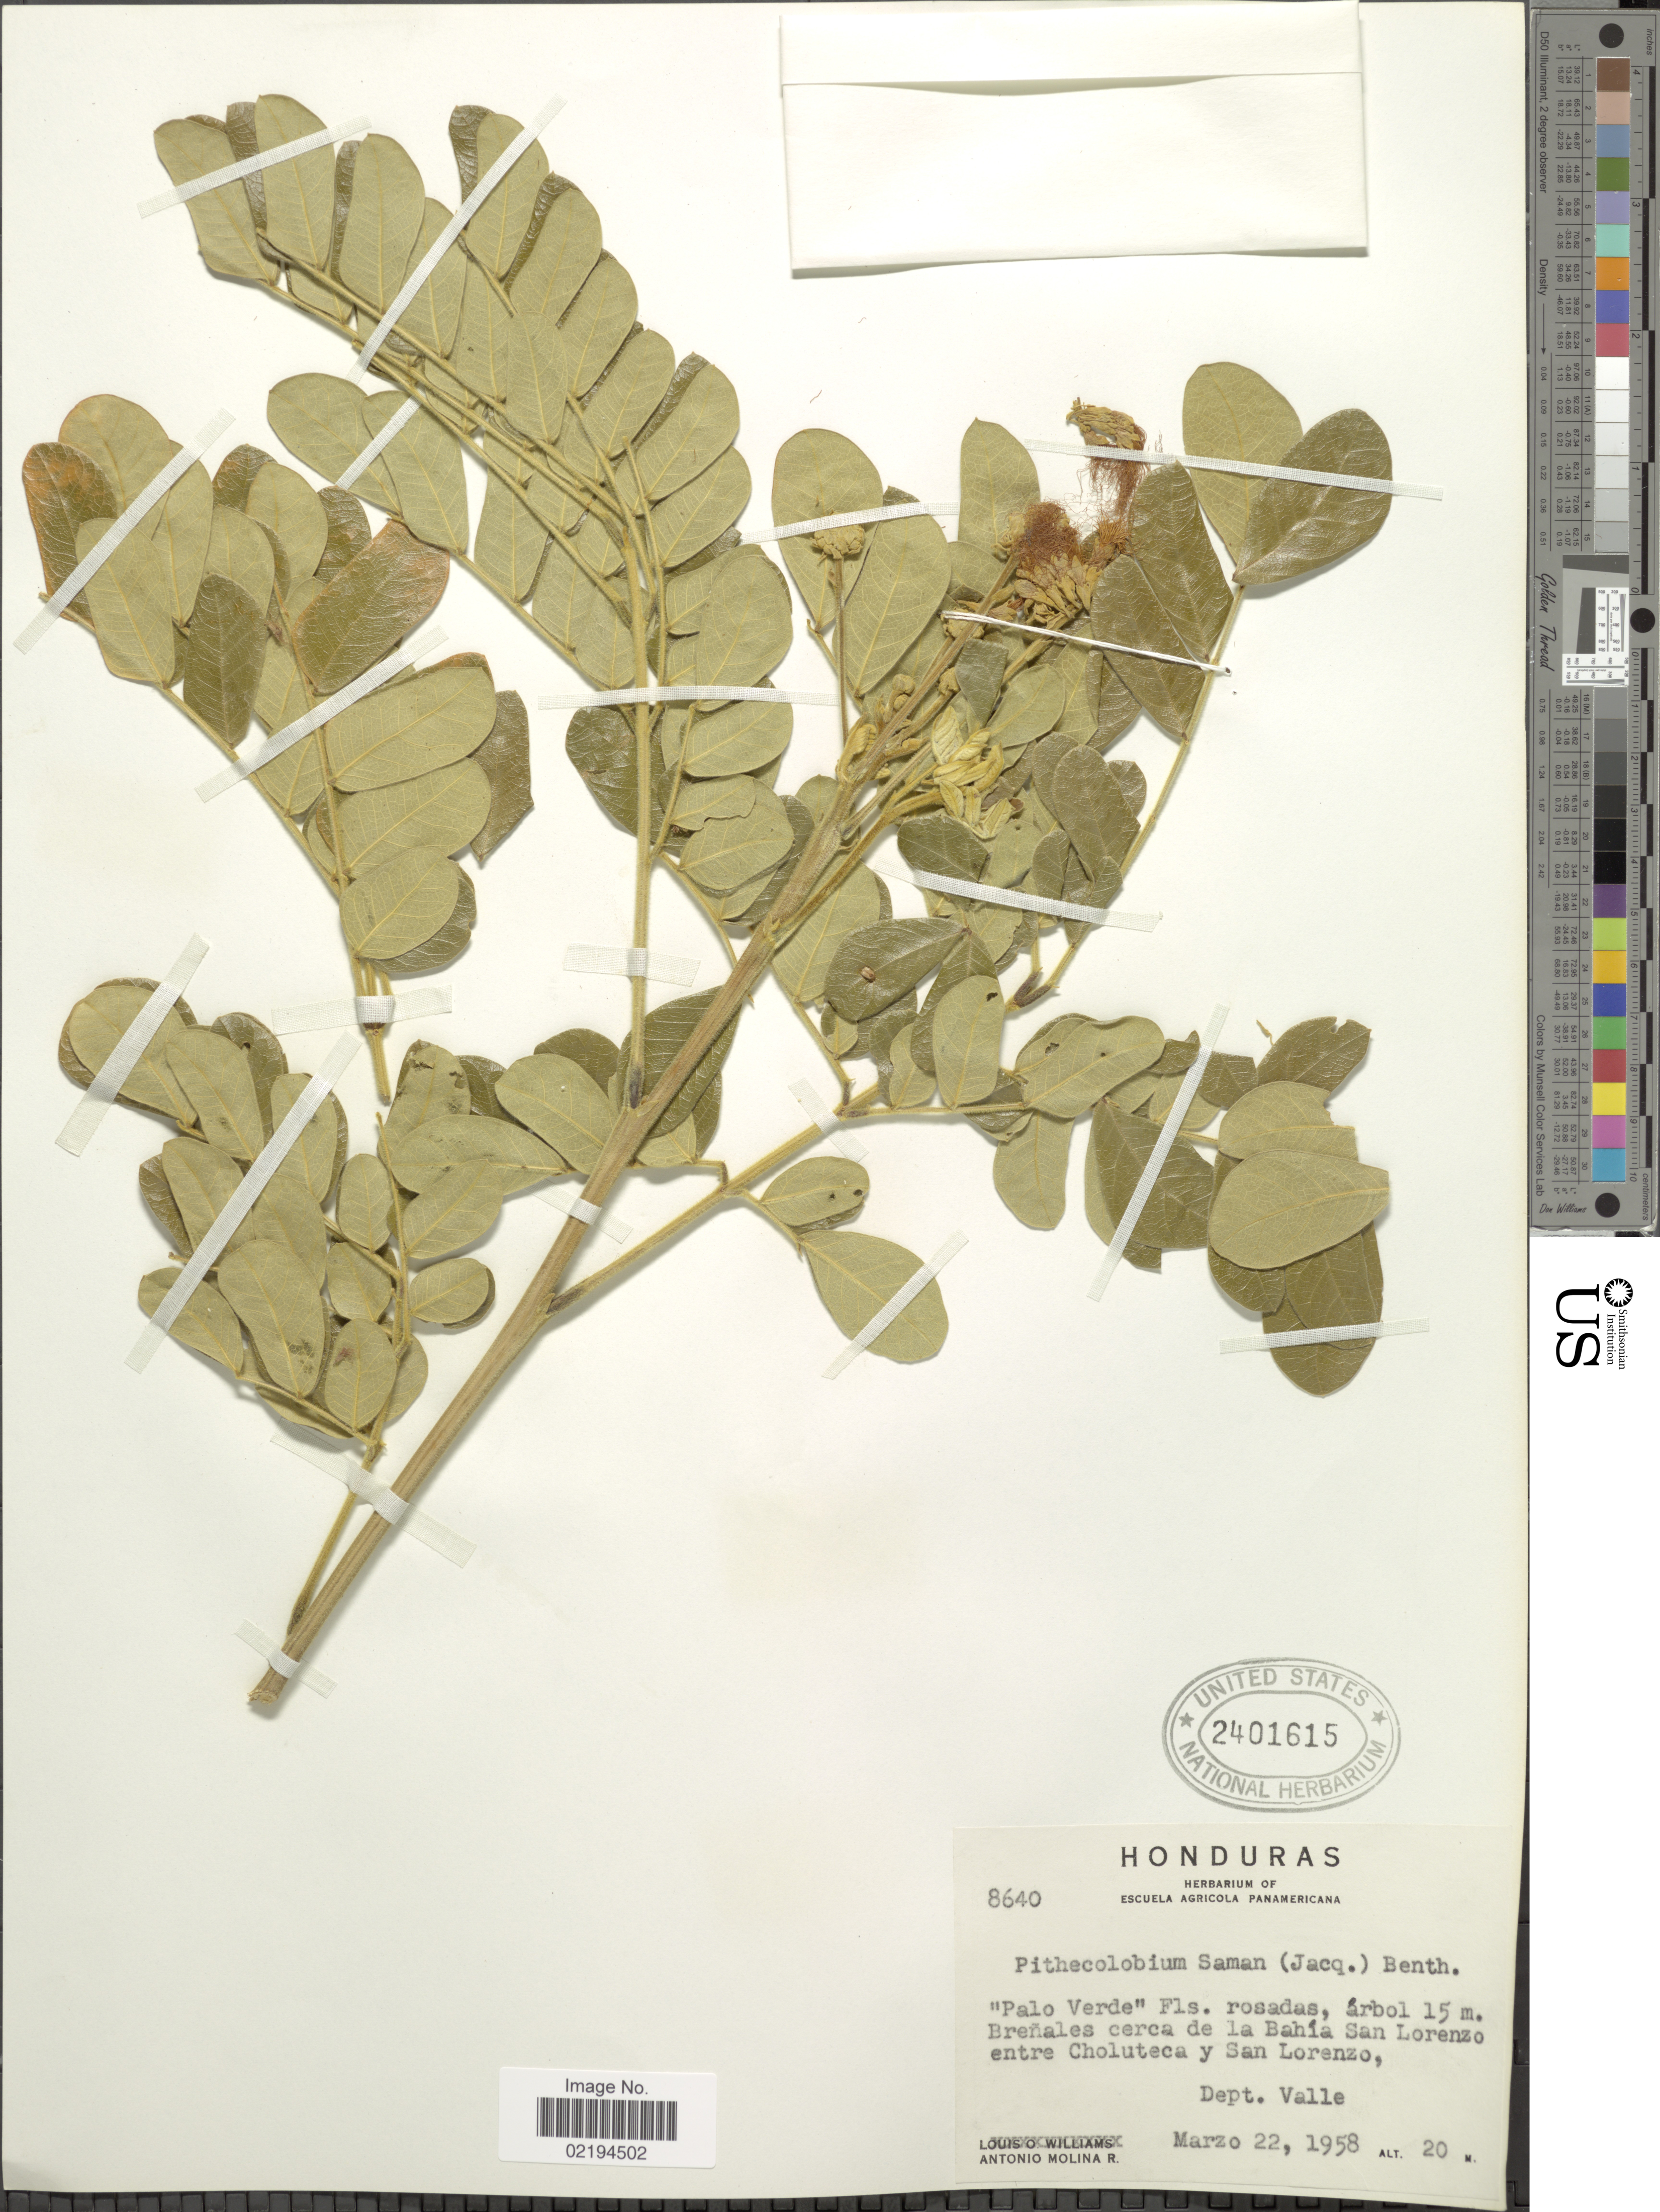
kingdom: Plantae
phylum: Tracheophyta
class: Magnoliopsida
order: Fabales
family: Fabaceae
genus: Samanea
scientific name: Samanea saman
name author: (Jacq.) Merr.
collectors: A. Molina R.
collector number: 8640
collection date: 1958-03-22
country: Honduras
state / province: Valle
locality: Brenales cerca de la Bahia San Lorenzo entre Choluteca y San Lorenzo.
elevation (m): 20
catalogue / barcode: US 2401615